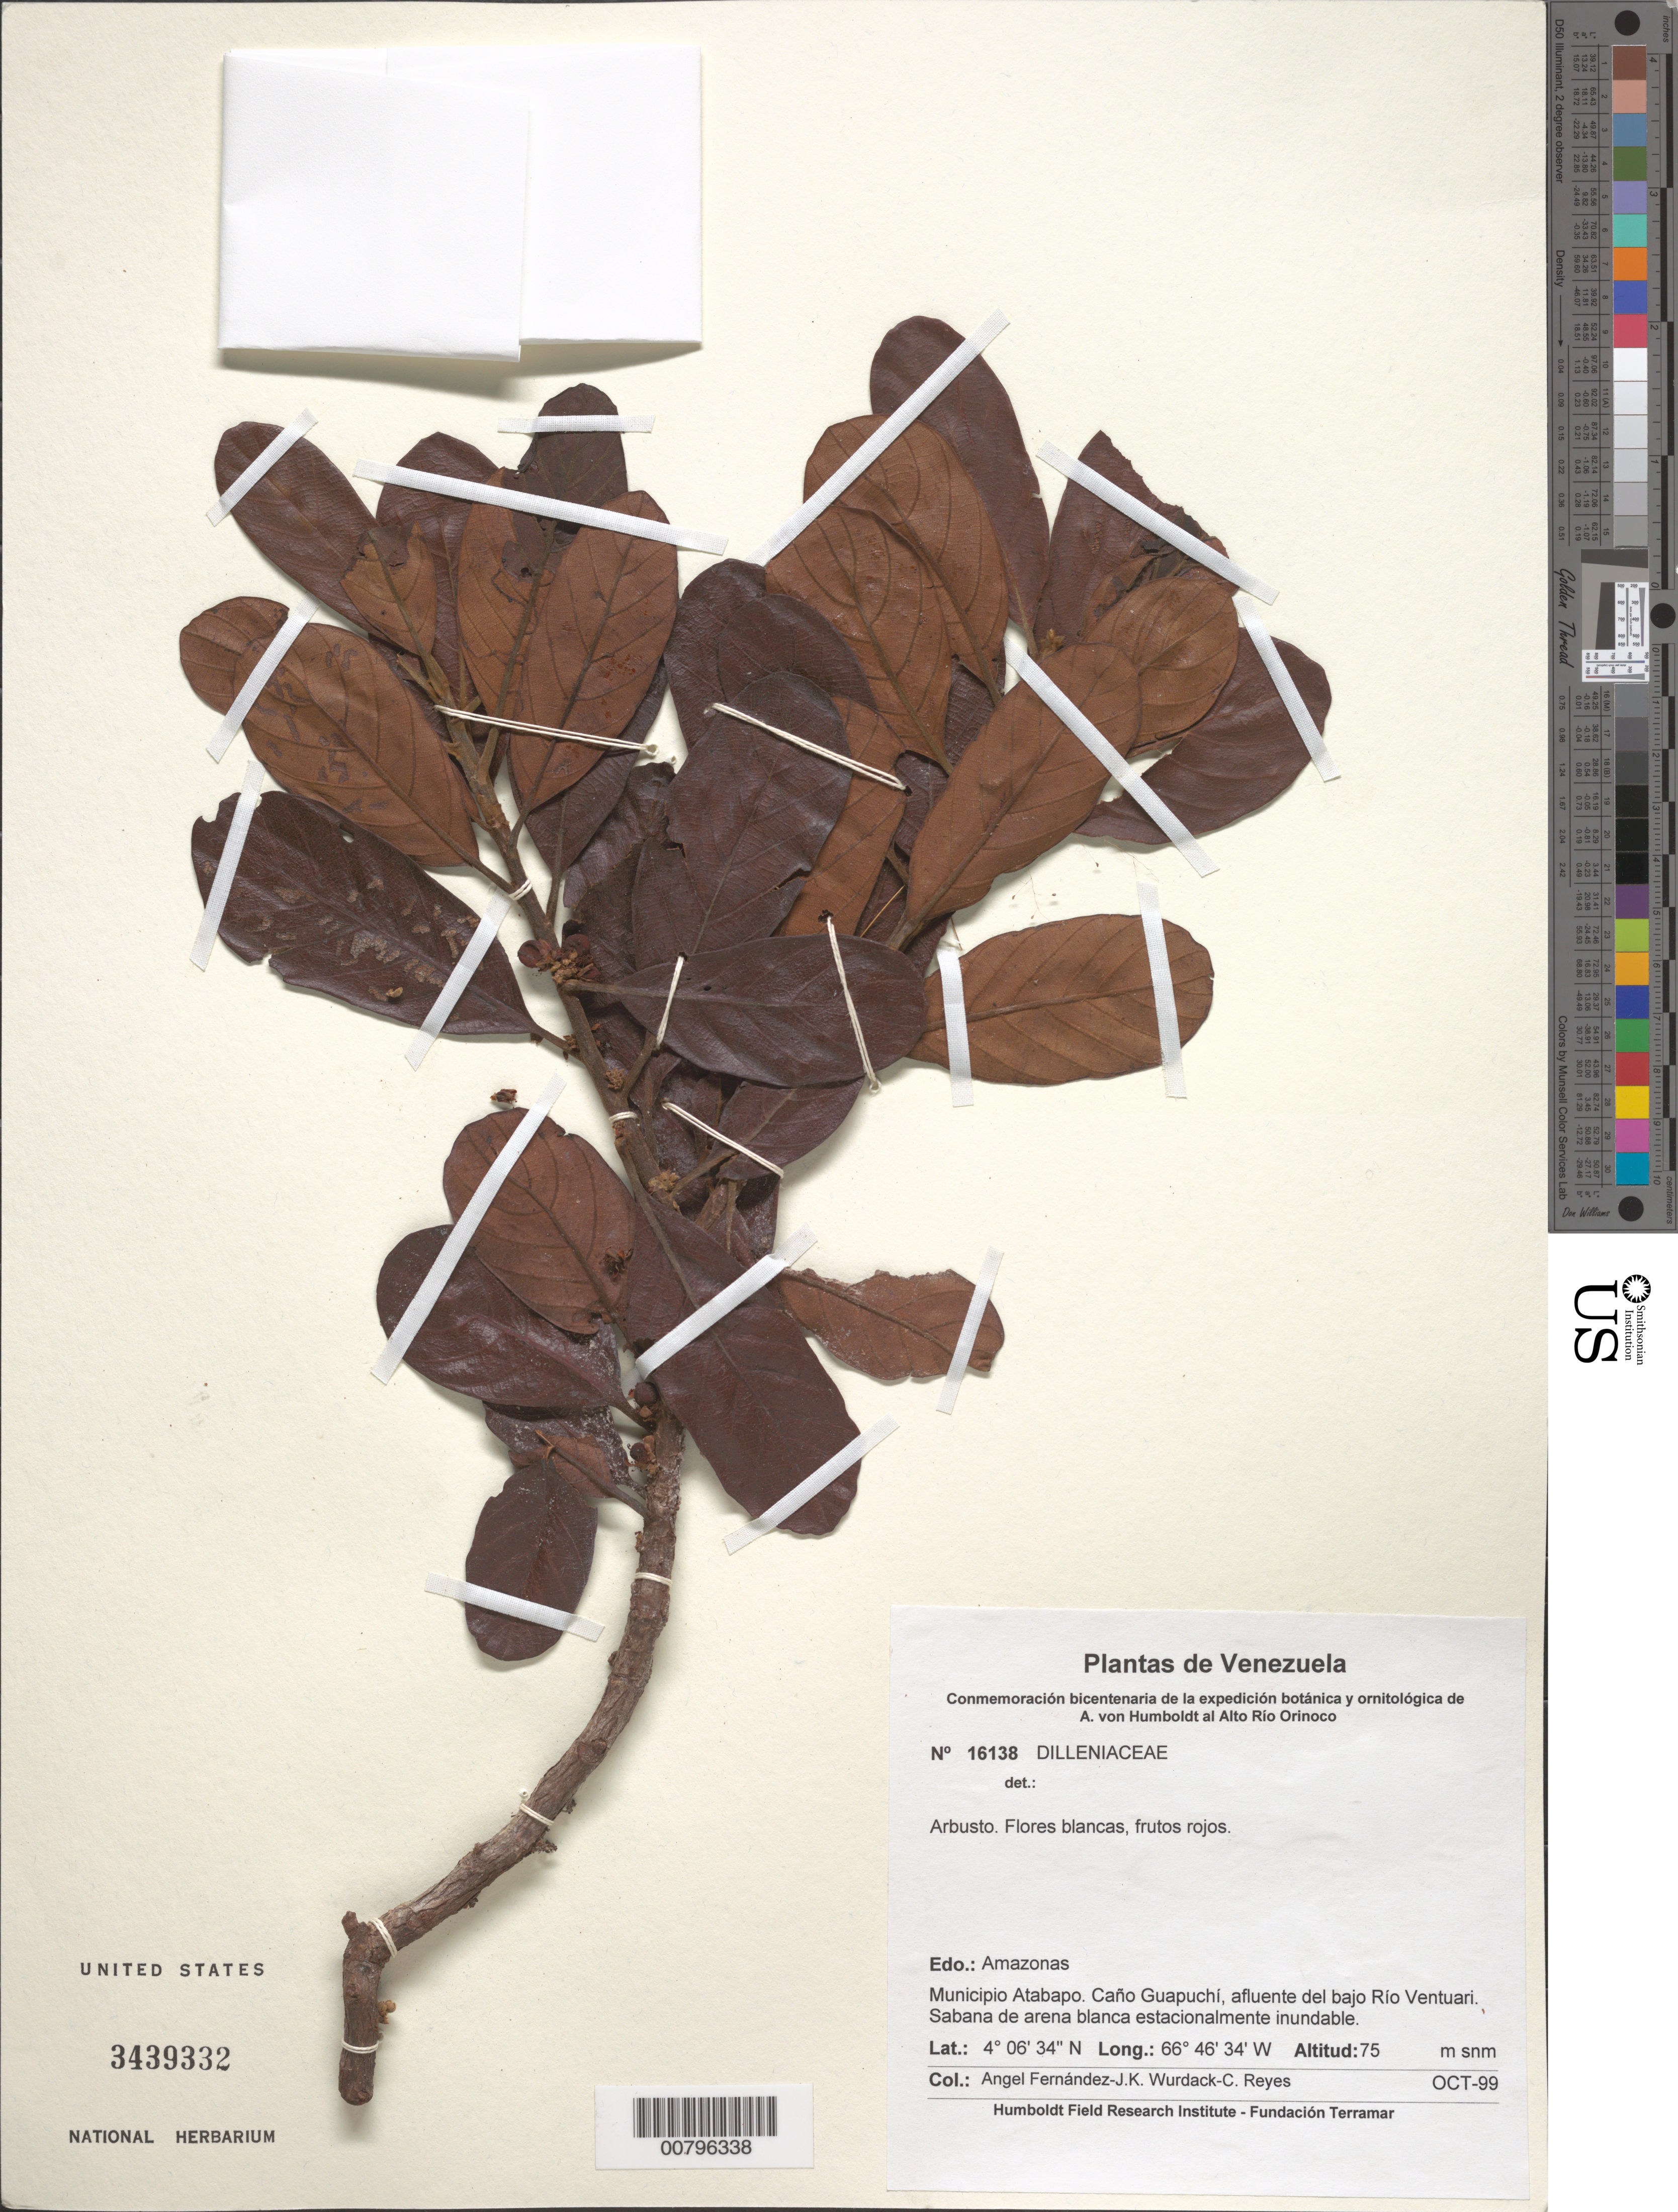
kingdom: Plantae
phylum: Tracheophyta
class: Magnoliopsida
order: Dilleniales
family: Dilleniaceae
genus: Doliocarpus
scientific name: Doliocarpus paucinervis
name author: Kubitzki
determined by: Victor Longhi Monzoli, João, (BRAZIL)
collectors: A. Fernández, K. Wurdack & C. Reyes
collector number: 16138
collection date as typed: Oct-99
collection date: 1999-10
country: Venezuela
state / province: Amazonas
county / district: Atabapo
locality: Caño Guapuchi, affluente del bajo Río Ventuari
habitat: Seasonally flooded white sand savanna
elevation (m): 75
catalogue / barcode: US 3439332